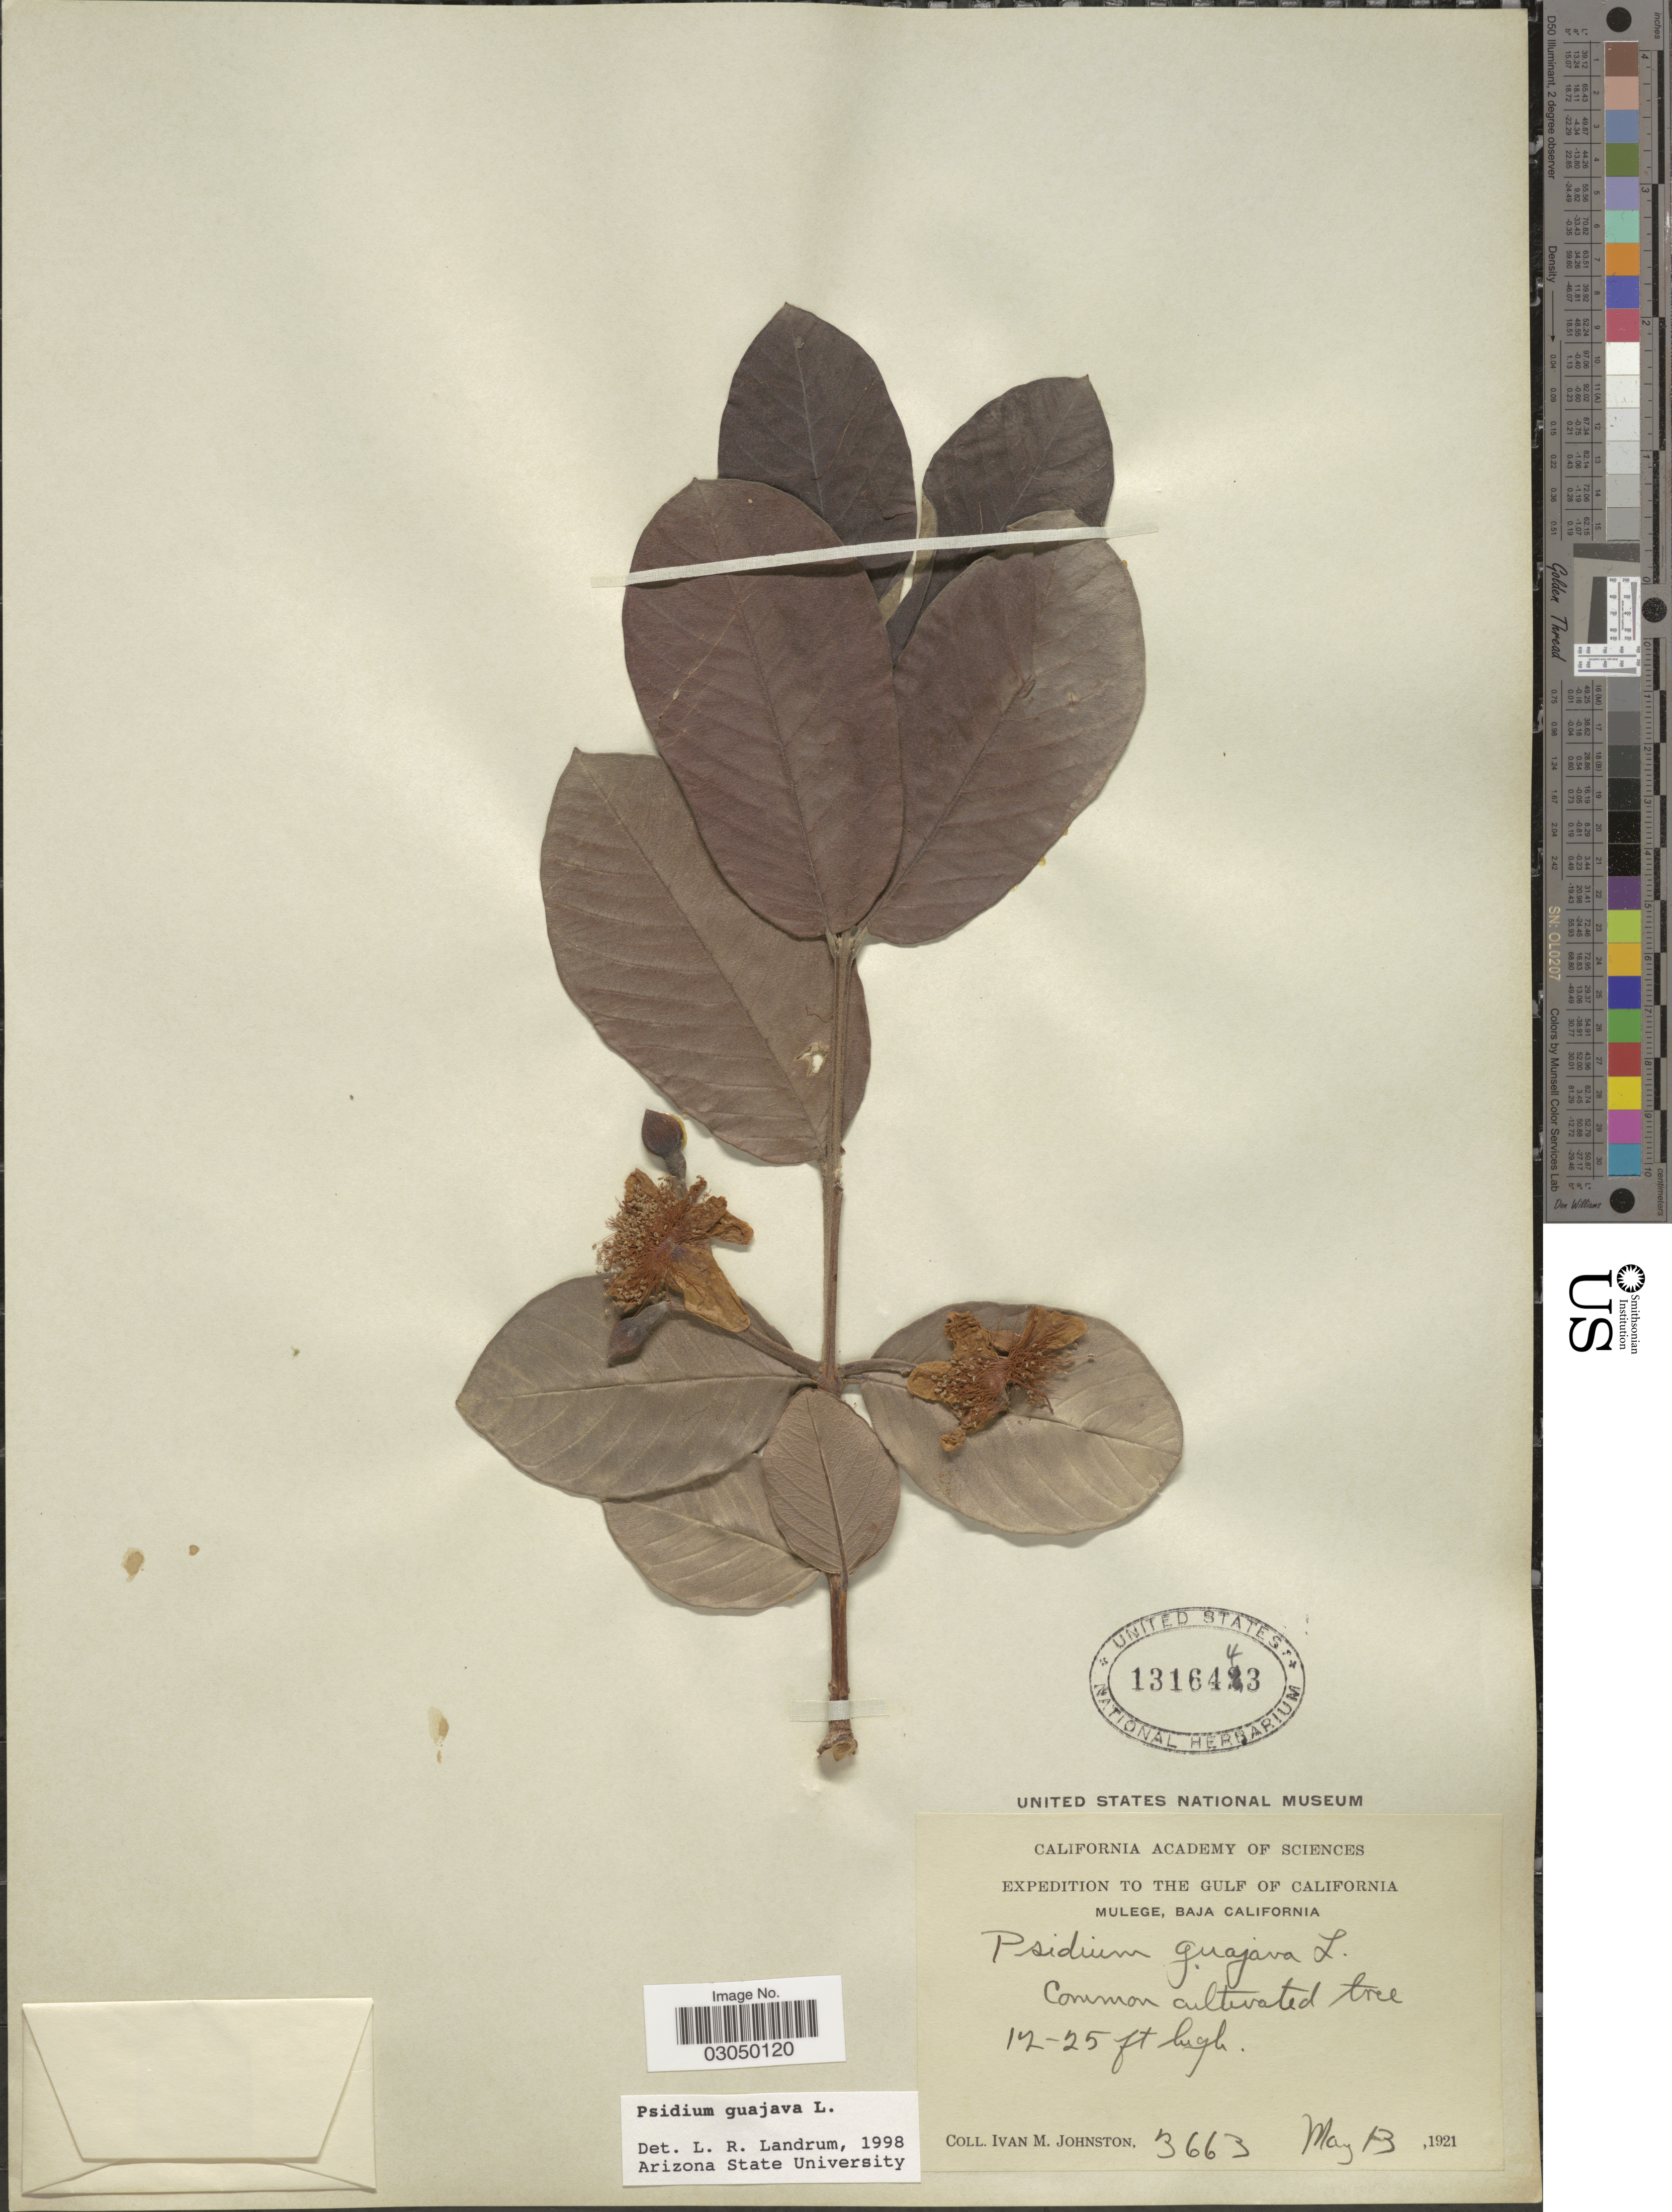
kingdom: Plantae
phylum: Tracheophyta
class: Magnoliopsida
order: Myrtales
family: Myrtaceae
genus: Psidium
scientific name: Psidium guajava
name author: L.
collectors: I.M. Johnston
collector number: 3663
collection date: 1921-05-13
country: Mexico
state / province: Baja California Sur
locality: Gulf of California. Mulege.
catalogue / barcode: US 1316443